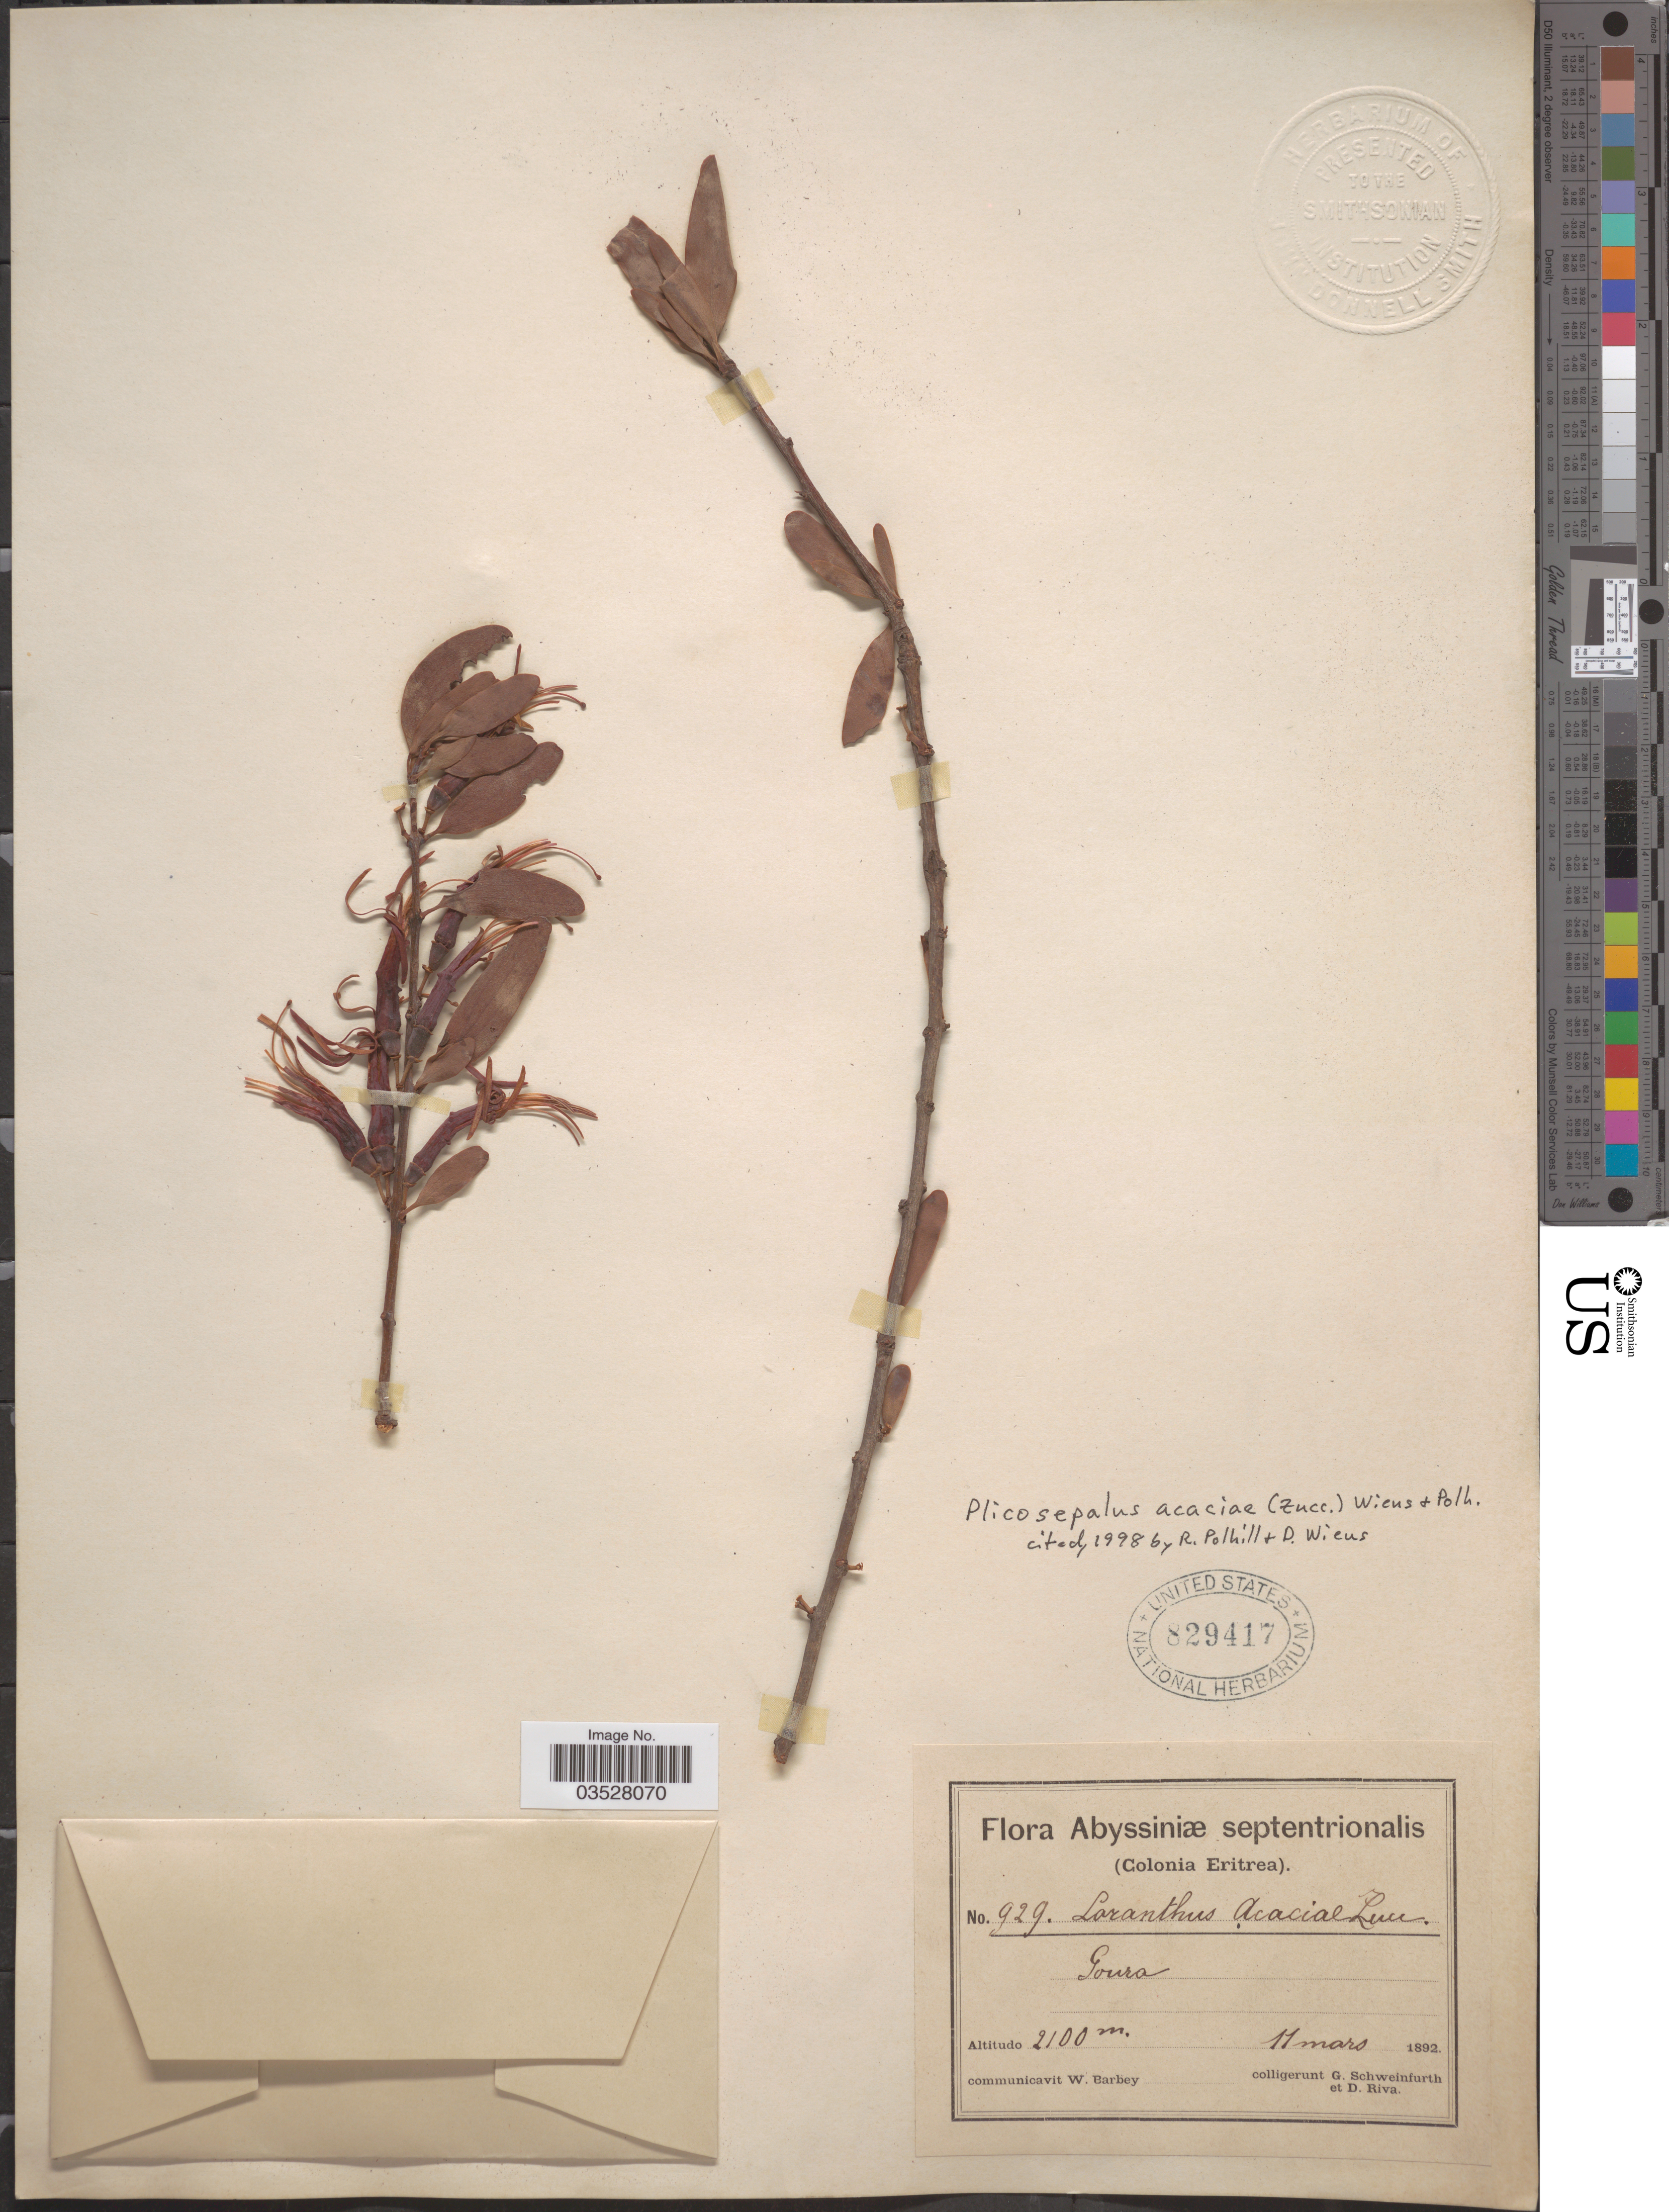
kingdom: Plantae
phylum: Tracheophyta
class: Magnoliopsida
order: Santalales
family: Loranthaceae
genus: Plicosepalus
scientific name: Plicosepalus acaciae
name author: (Zucc.) Wiens & Polhill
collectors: G. A. Schweinfurth (herbarium) & D. Riva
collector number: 929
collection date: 1892-03-11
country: Ethiopia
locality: Abyssiniæ septentrionalis. (Colonia Eritrea). Goura.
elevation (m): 2100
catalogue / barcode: US 829417